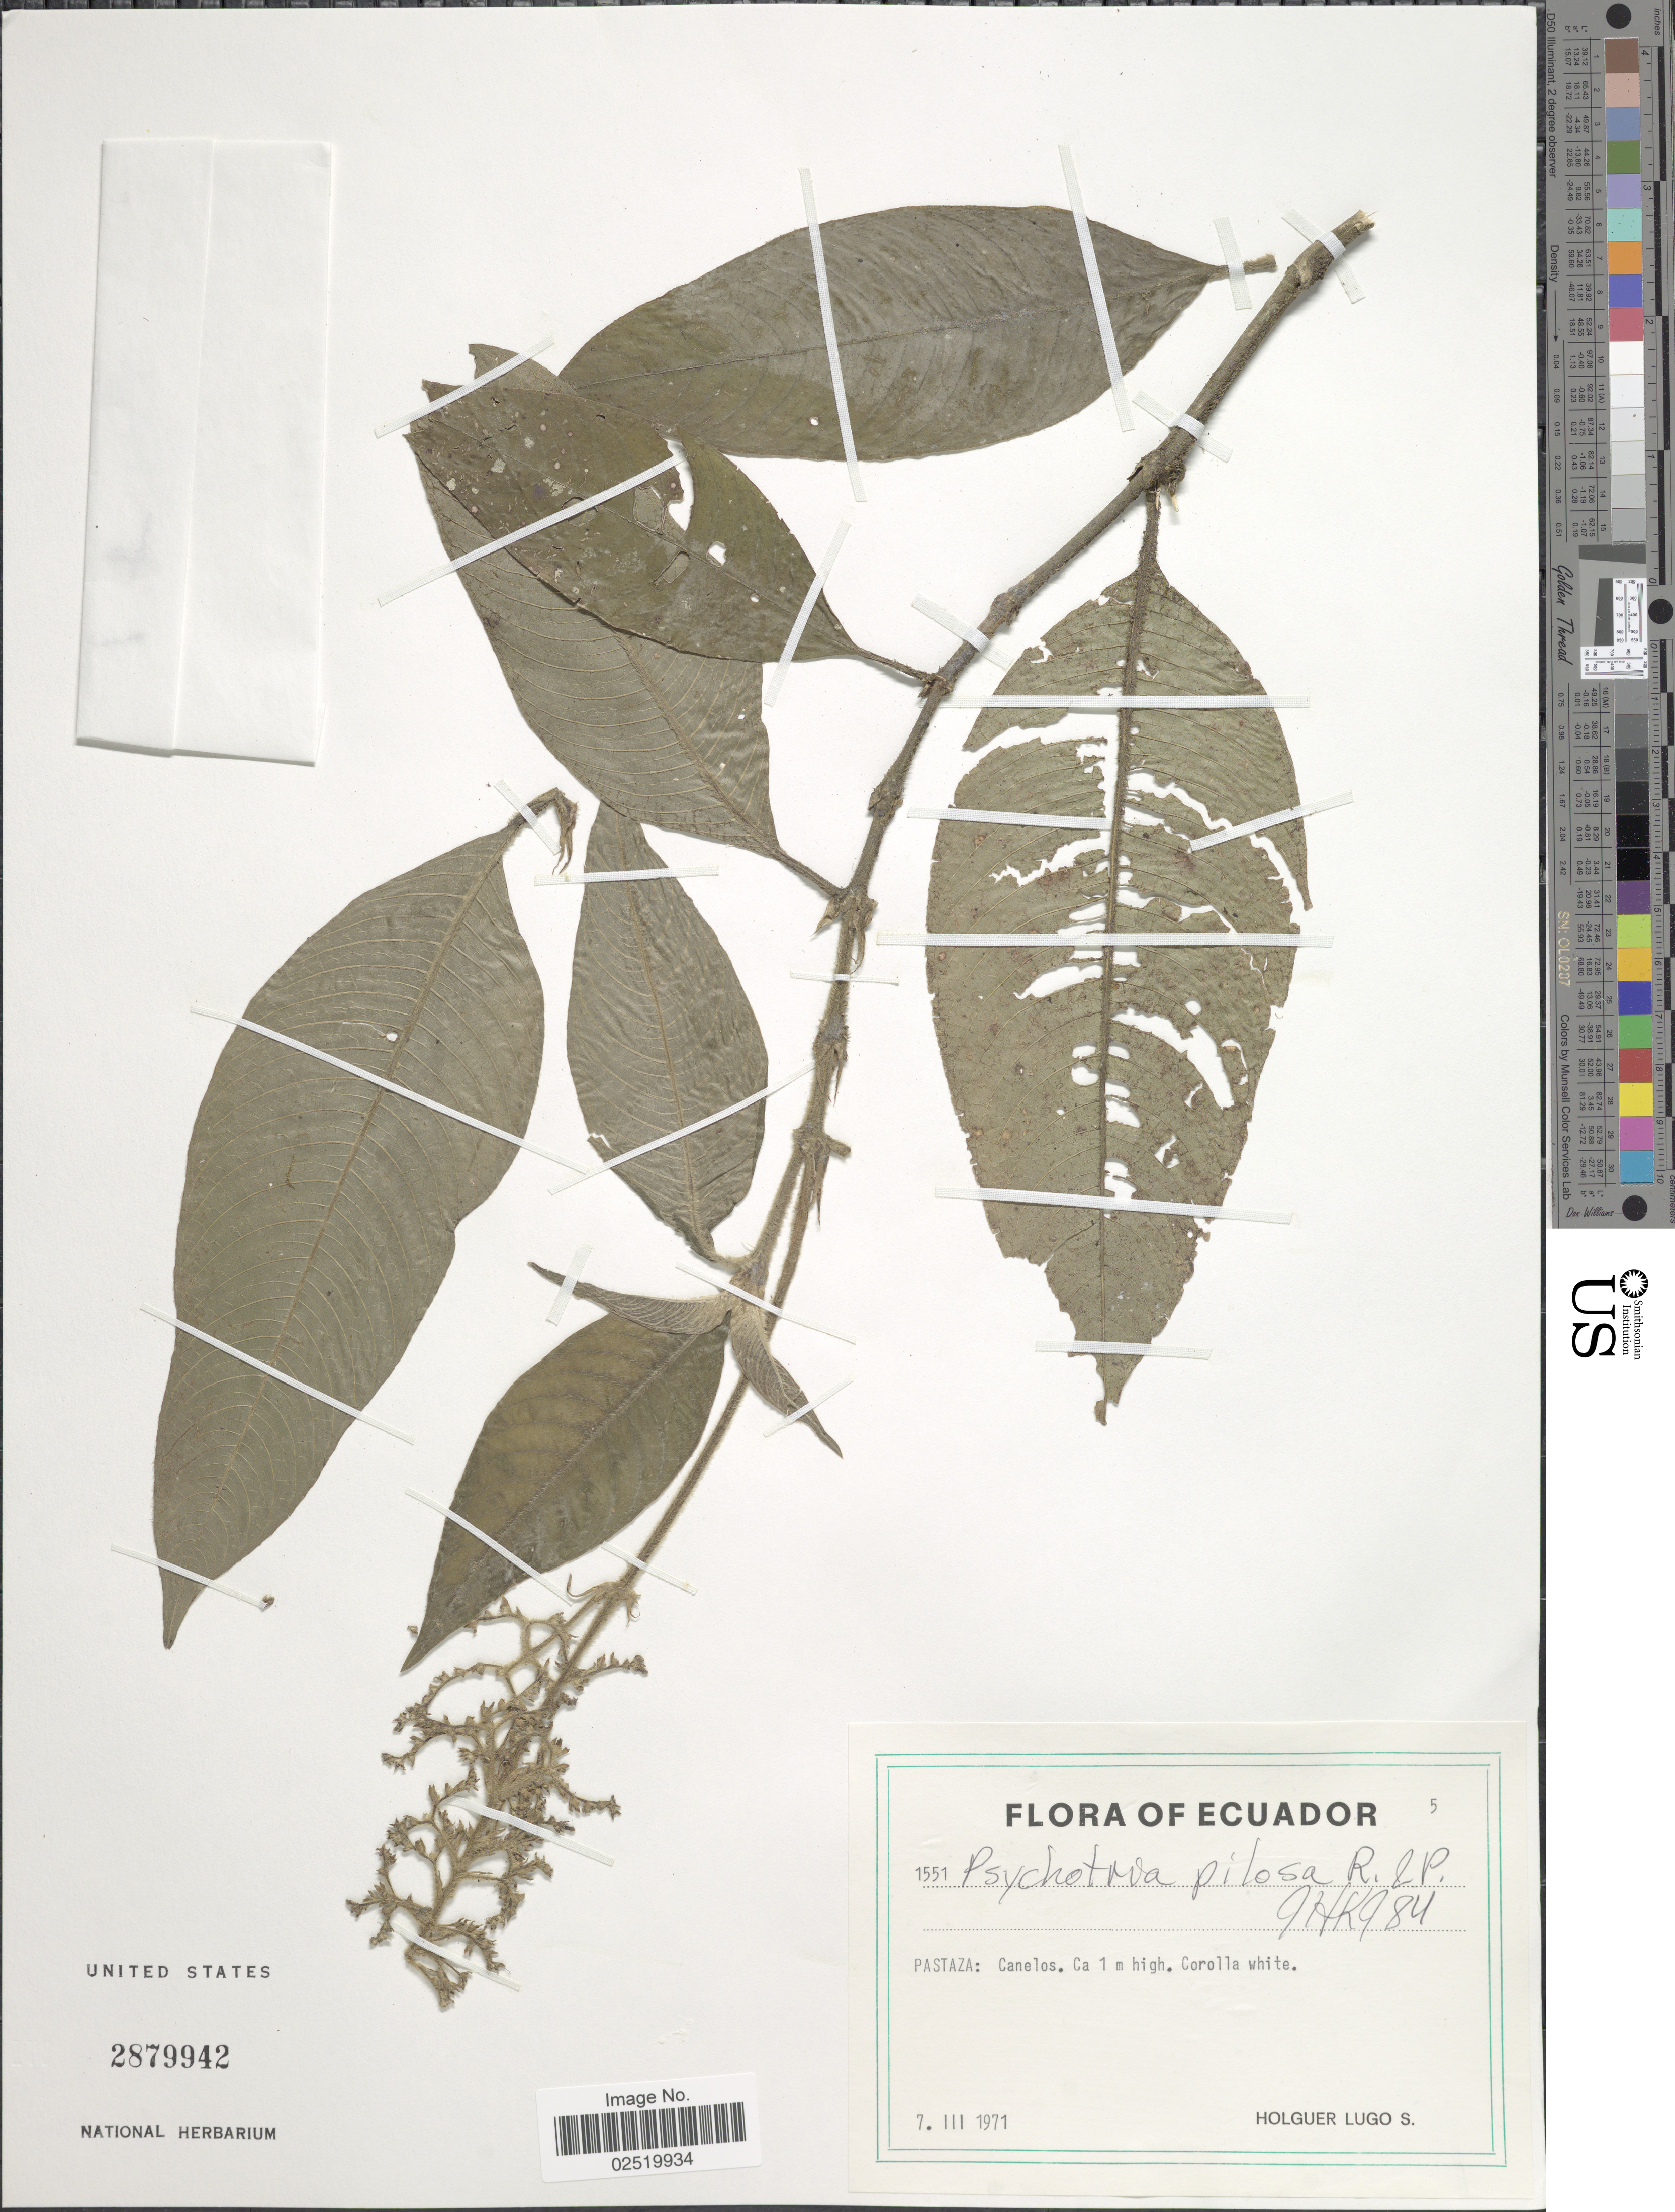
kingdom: Plantae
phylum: Tracheophyta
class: Magnoliopsida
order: Gentianales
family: Rubiaceae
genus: Psychotria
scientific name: Psychotria pilosa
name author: Ruiz & Pav.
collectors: H. Lugo S.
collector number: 1551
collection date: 1971-03-07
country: Ecuador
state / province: Pastaza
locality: Canelos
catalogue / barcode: US 2879942